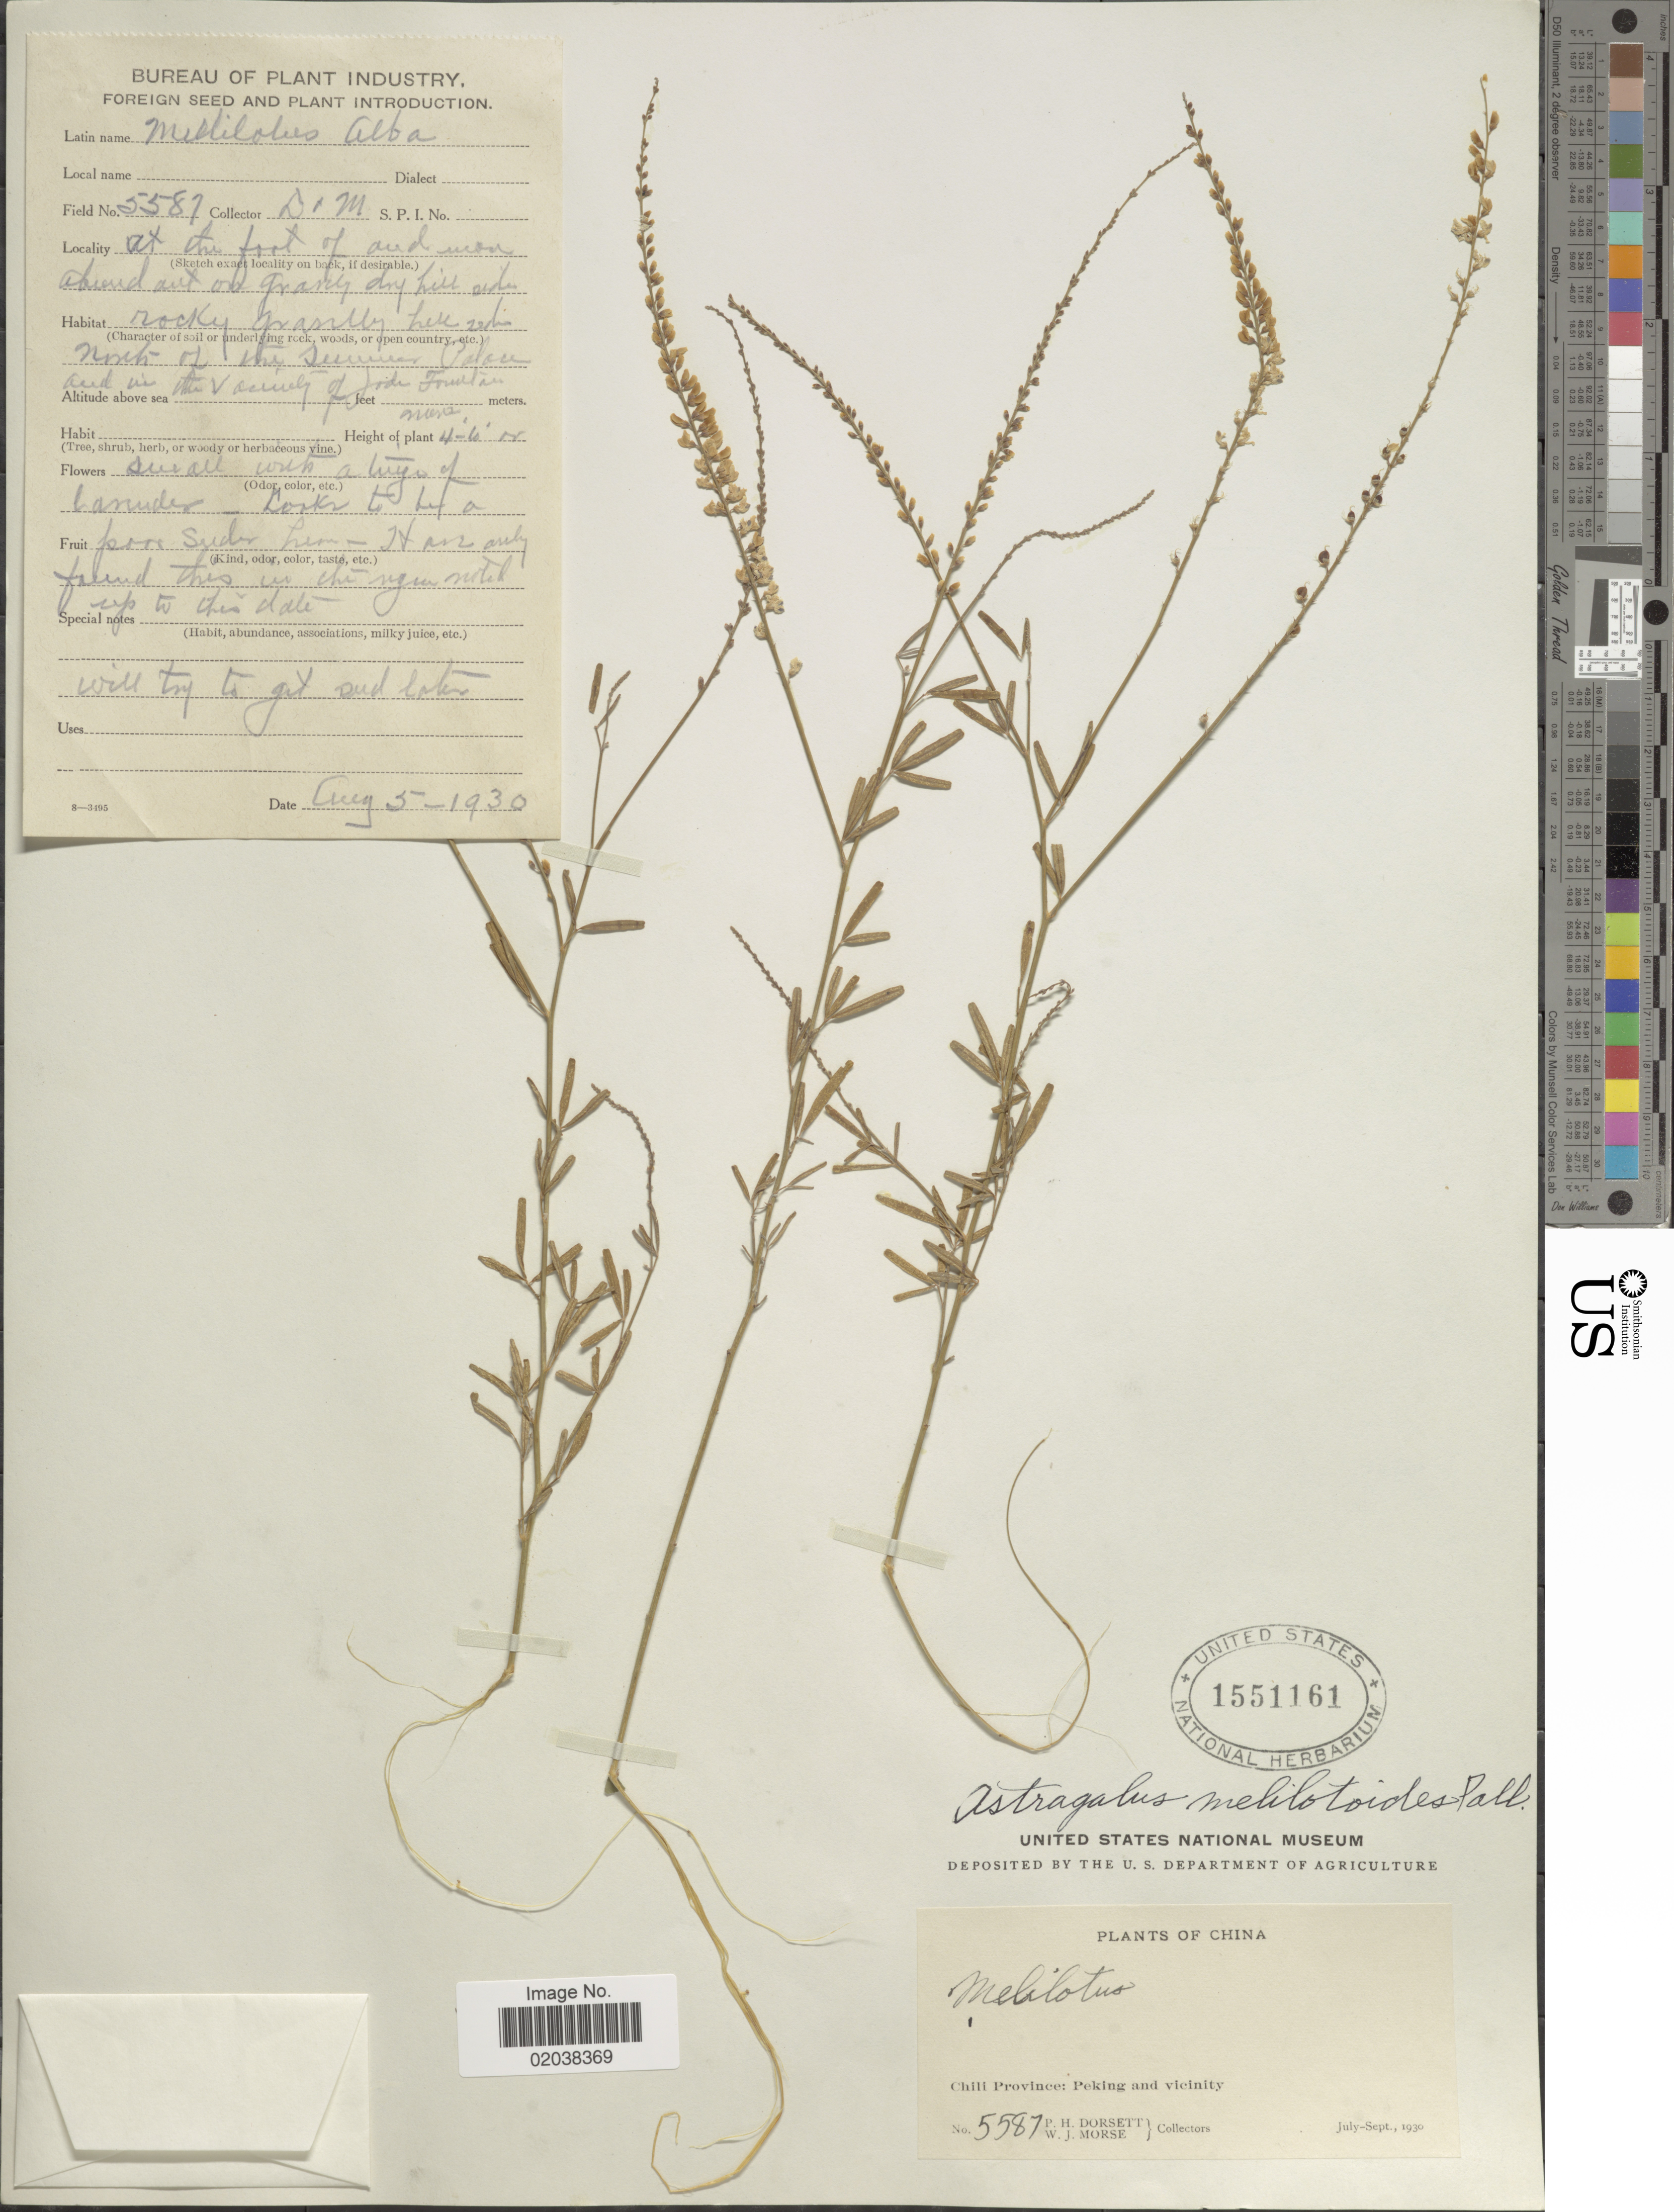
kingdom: Plantae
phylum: Tracheophyta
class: Magnoliopsida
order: Fabales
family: Fabaceae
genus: Astragalus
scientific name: Astragalus melilotoides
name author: Pall.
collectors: P. H. Dorsett & W. J. Morse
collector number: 5587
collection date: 1930-08-05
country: China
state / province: Beijing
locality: Chili Province: Peking and vicinity. At the foot of aud mon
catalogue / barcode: US 1551161